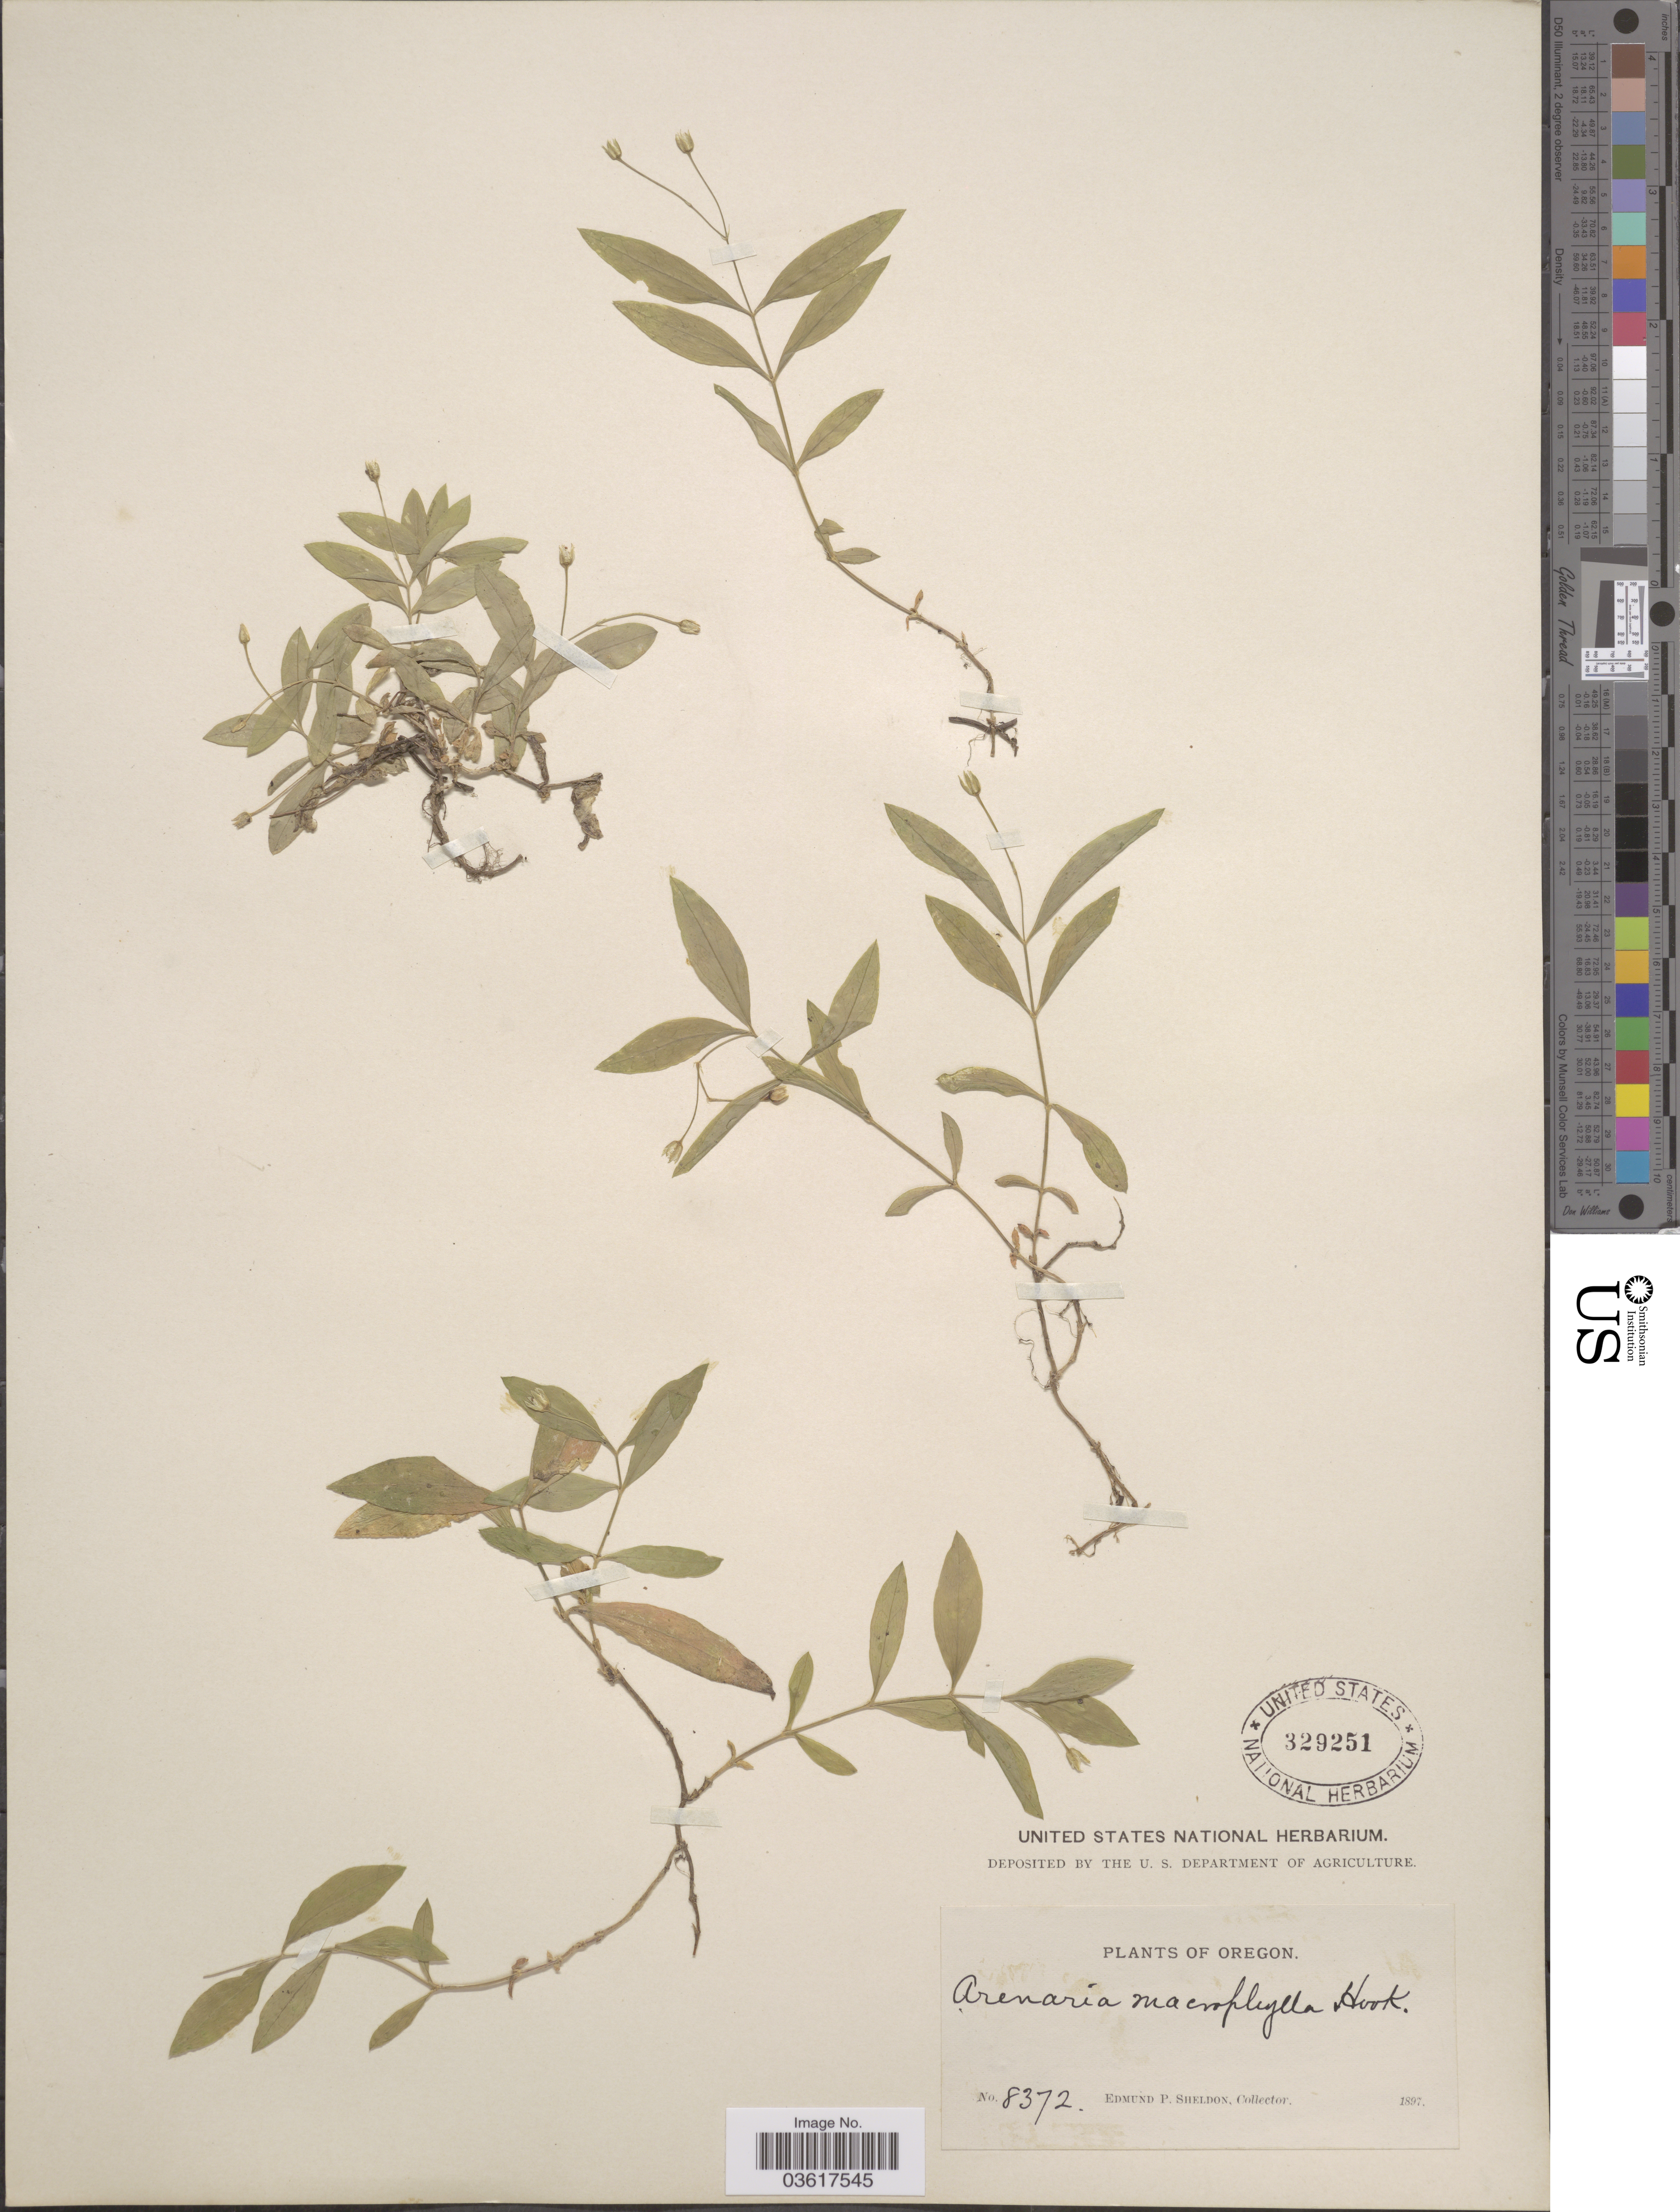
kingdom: Plantae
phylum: Tracheophyta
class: Magnoliopsida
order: Caryophyllales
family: Caryophyllaceae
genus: Moehringia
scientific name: Moehringia macrophylla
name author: (Hook.) Fenzl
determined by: Strong, Mark T., (BOT), Smithsonian Institution - National Museum of Natural History (UNITED STATES)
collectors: E. P. Sheldon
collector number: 8372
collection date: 1897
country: United States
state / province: Oregon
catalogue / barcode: US 329251